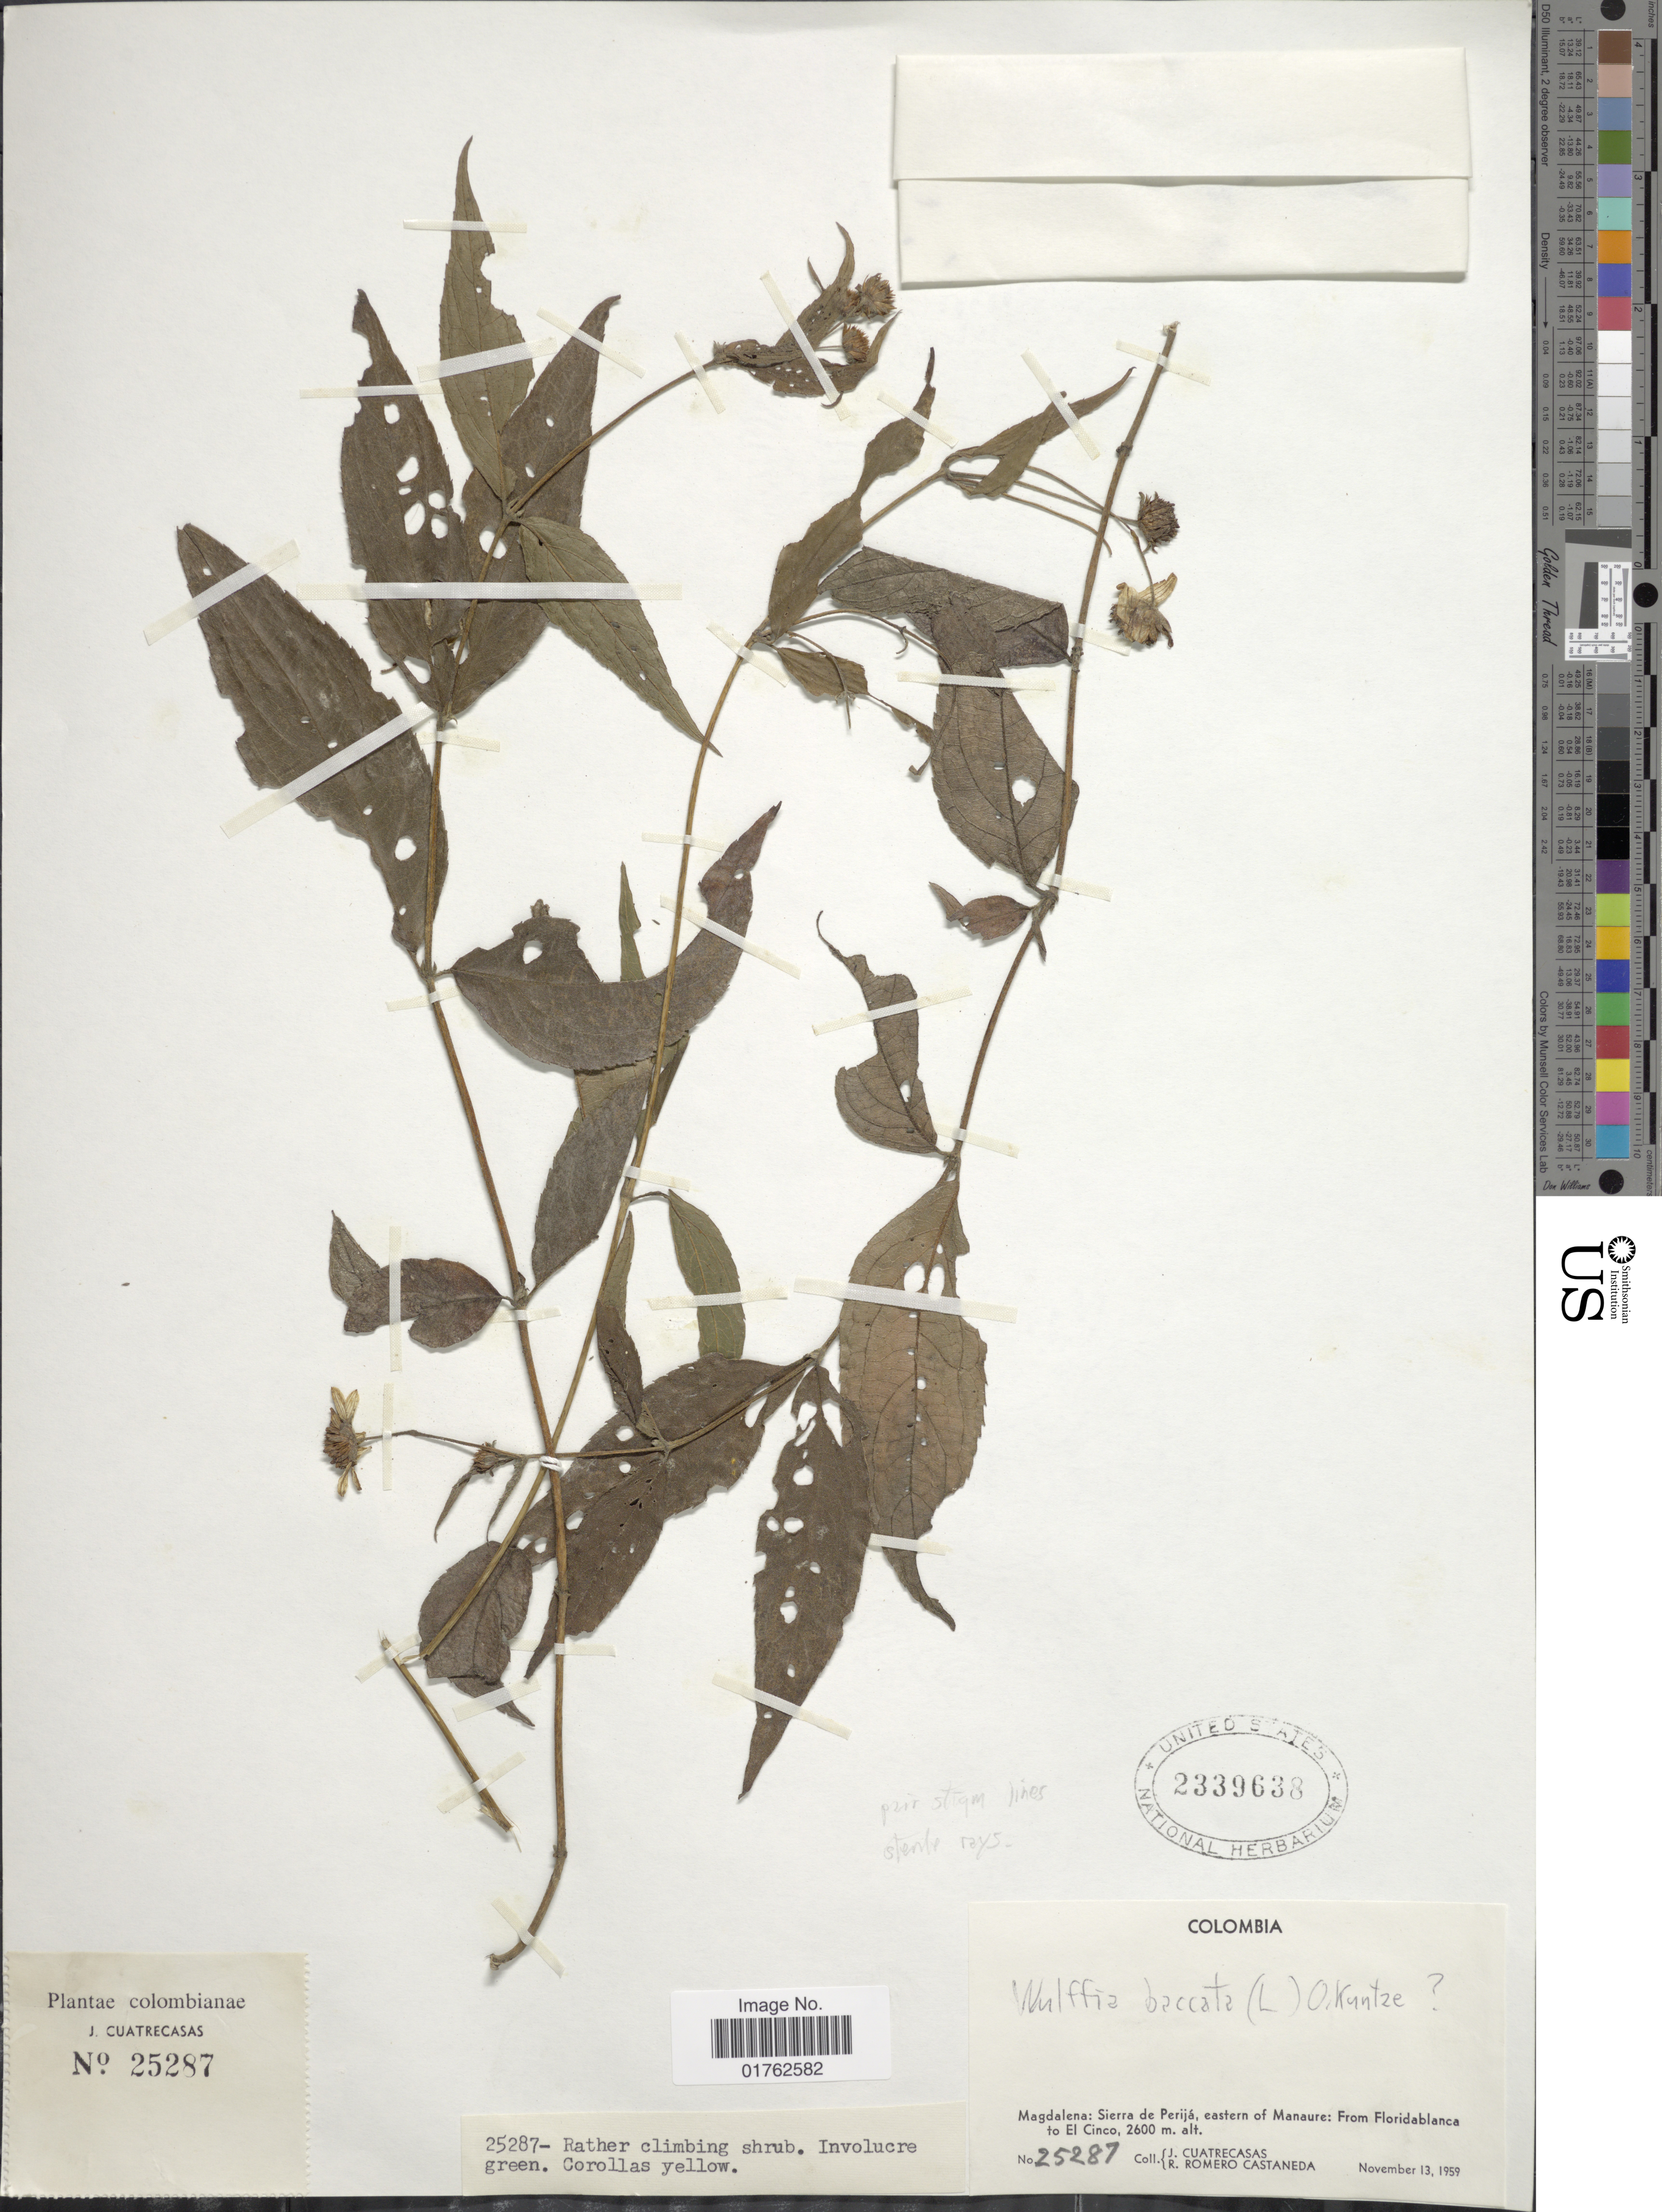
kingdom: Plantae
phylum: Tracheophyta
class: Magnoliopsida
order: Asterales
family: Asteraceae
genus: Wulffia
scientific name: Wulffia baccata var. baccata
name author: (L.) Kuntze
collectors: J. Cuatrecasas & R. Romero Castañeda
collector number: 25287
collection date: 1959-11-13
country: Colombia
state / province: Magdalena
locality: Sierra de Perija, eastern of Manaure: From Floridablanca to El Cinco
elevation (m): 2600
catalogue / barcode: US 2339638